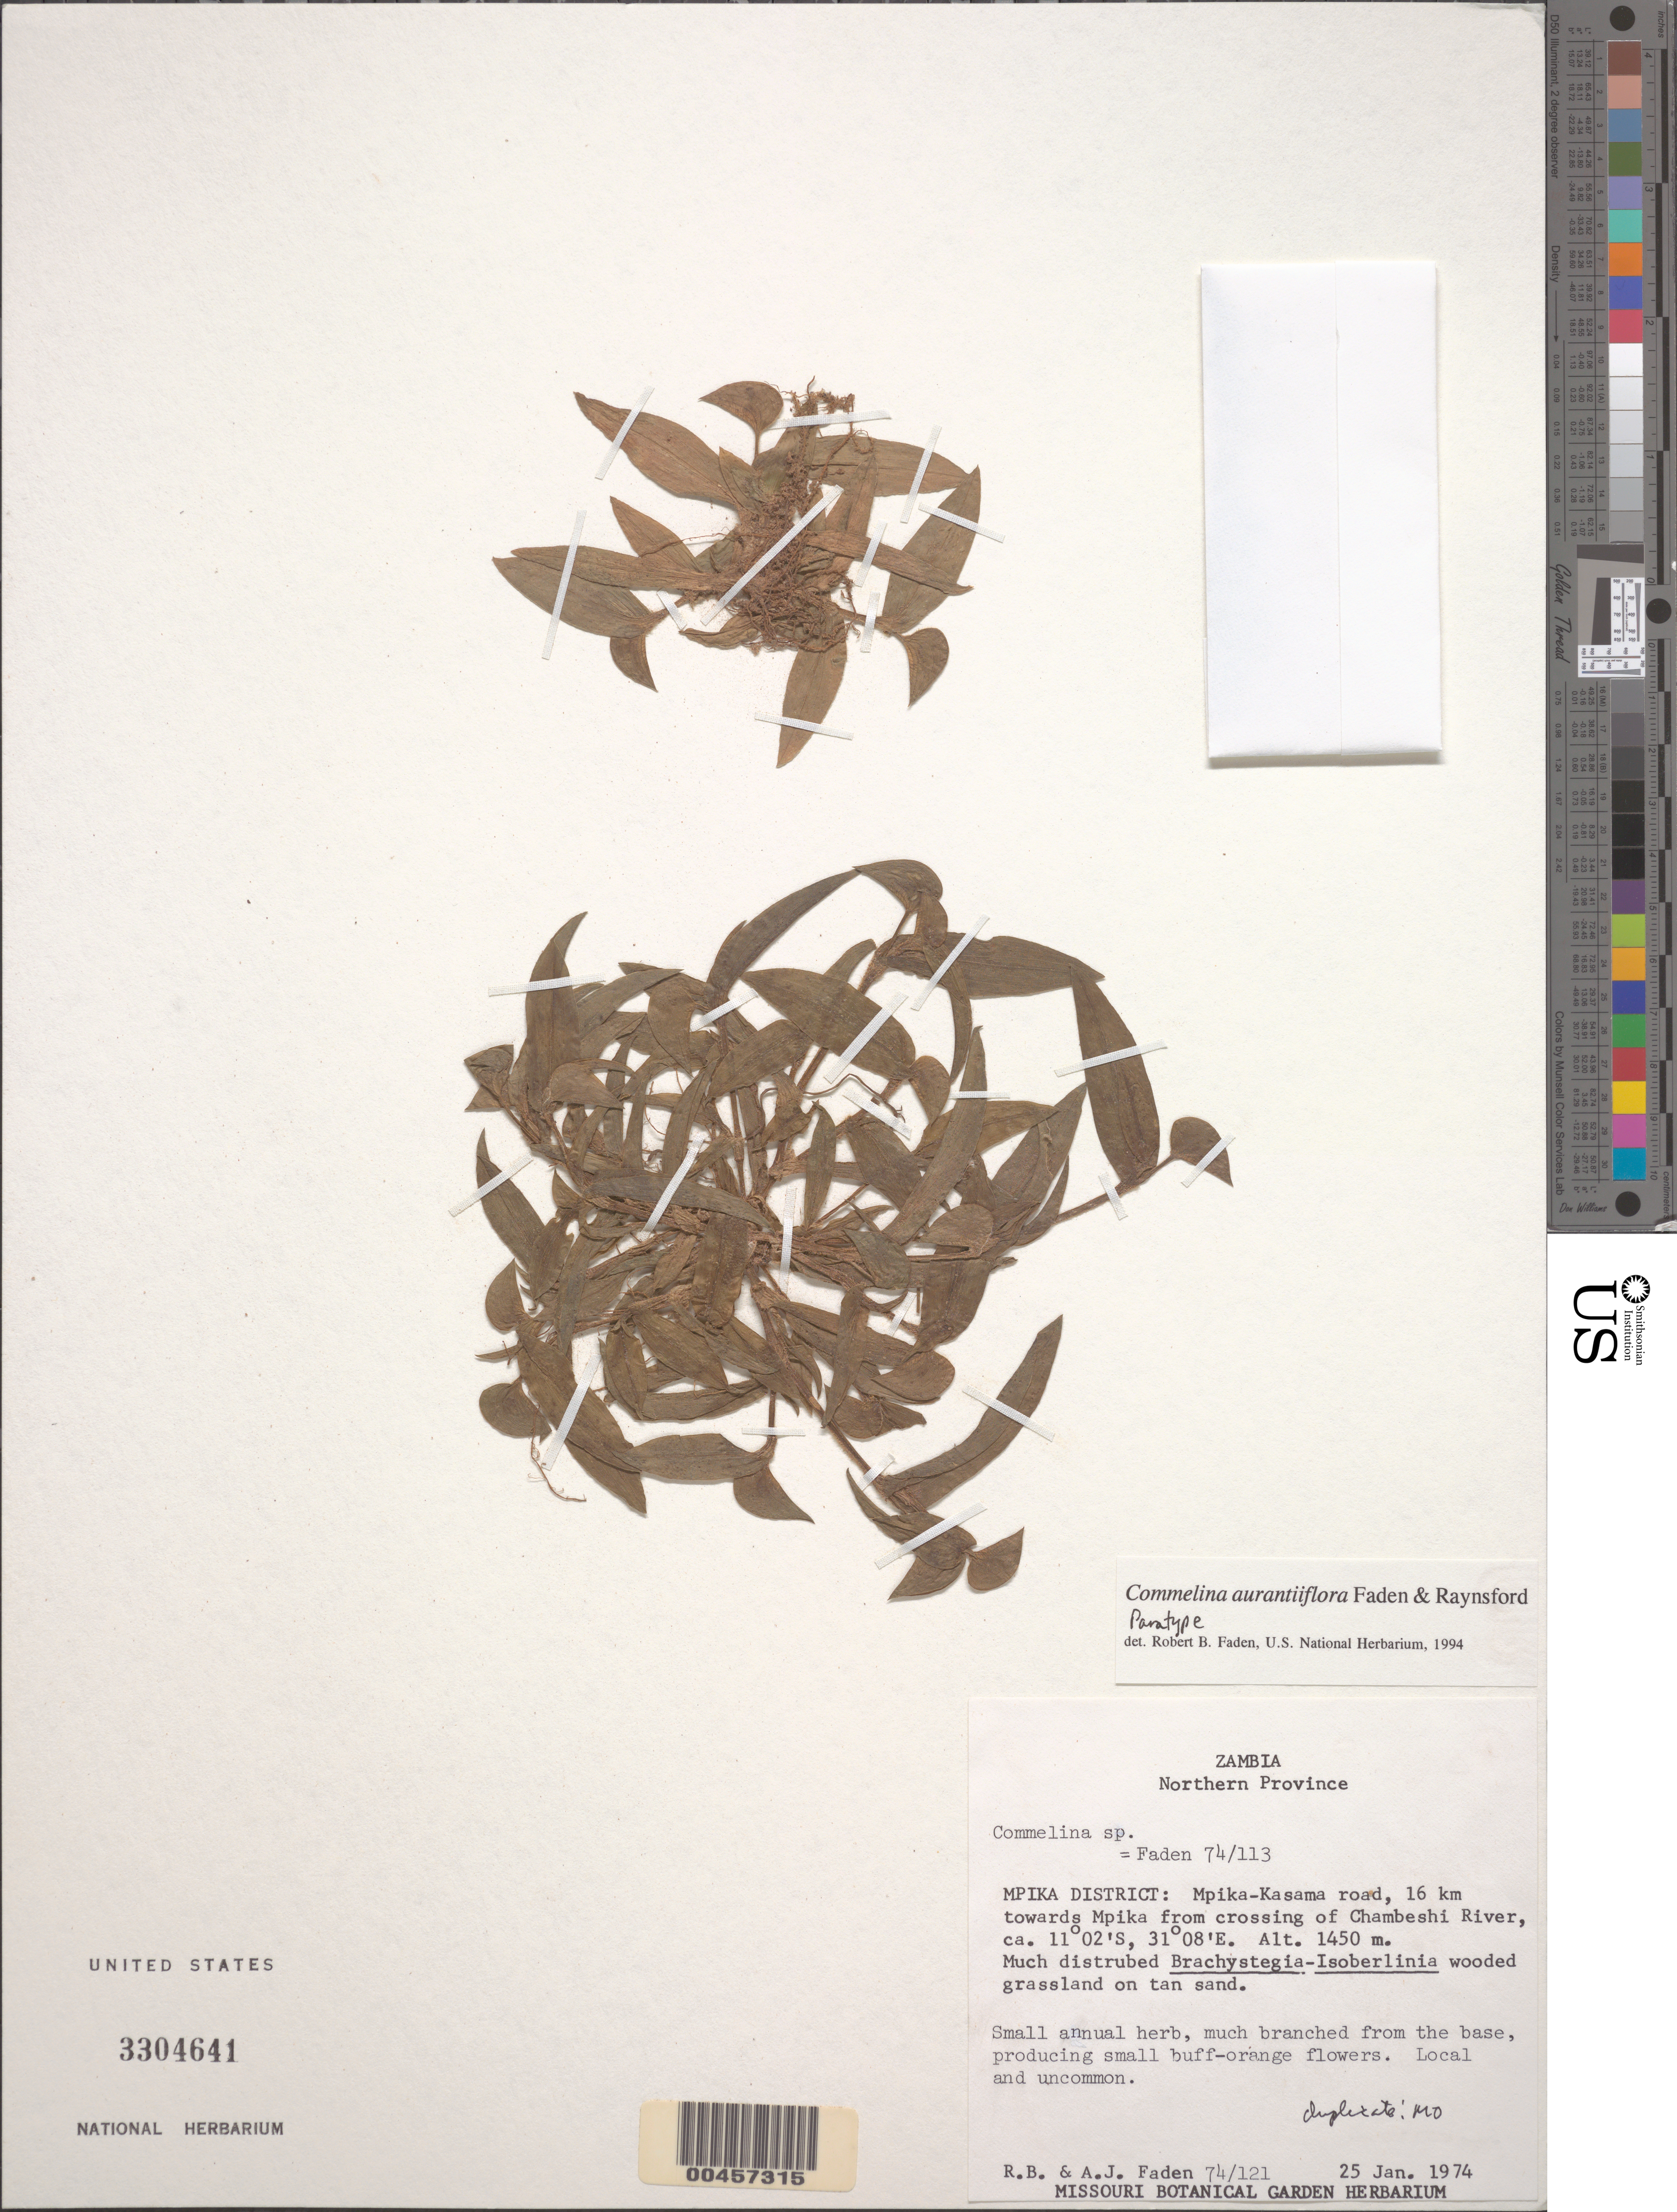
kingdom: Plantae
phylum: Tracheophyta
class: Liliopsida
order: Commelinales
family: Commelinaceae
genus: Commelina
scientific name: Commelina aurantiiflora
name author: Faden & Raynsf.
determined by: Faden, Robert B., (US), Smithsonian Institution - National Museum of Natural History (UNITED STATES)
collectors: R. B. Faden & A. J. Faden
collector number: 74/121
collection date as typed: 25 Jan 1974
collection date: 1974-01-25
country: Zambia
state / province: Northern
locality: Mipika dist., crossing of chambeshi river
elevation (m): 1450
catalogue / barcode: US 3304641